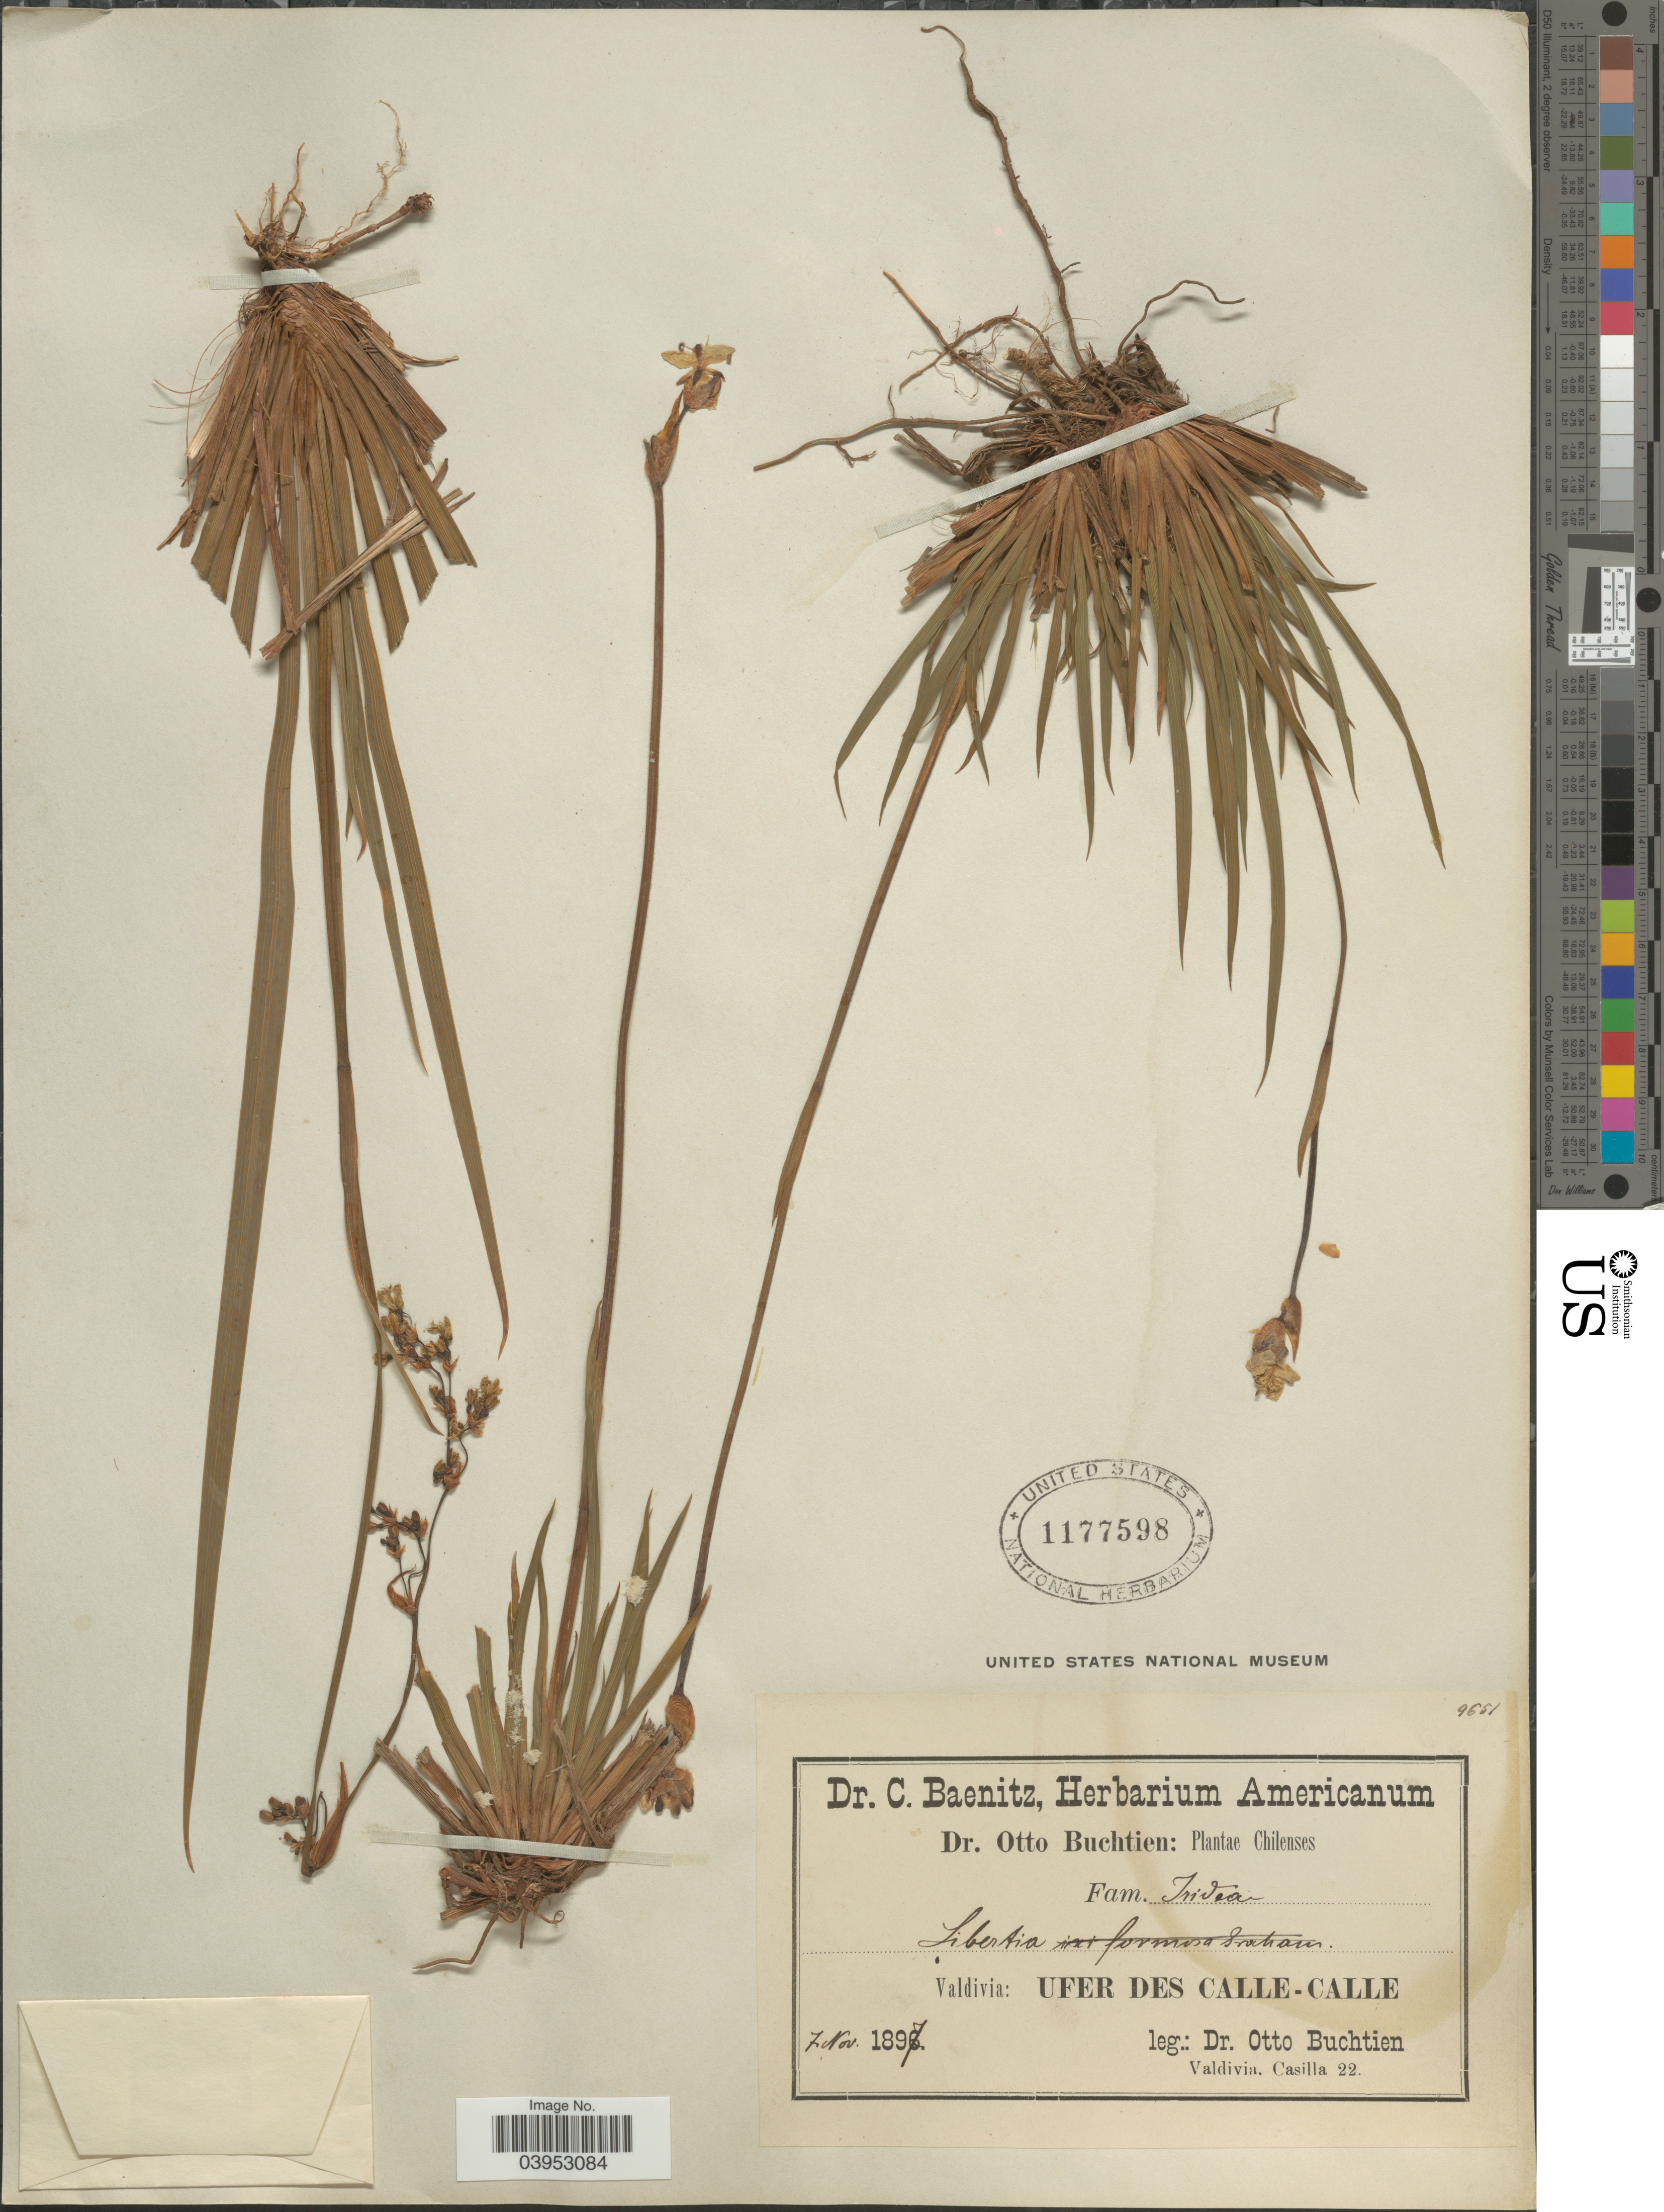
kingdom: Plantae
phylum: Tracheophyta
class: Liliopsida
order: Asparagales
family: Iridaceae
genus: Libertia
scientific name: Libertia chilensis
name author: (Molina) Gunckel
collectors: O. Buchtien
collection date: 1897-11-07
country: Chile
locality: Valdivia: Ufer des Calle-Calle.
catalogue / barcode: US 1177598